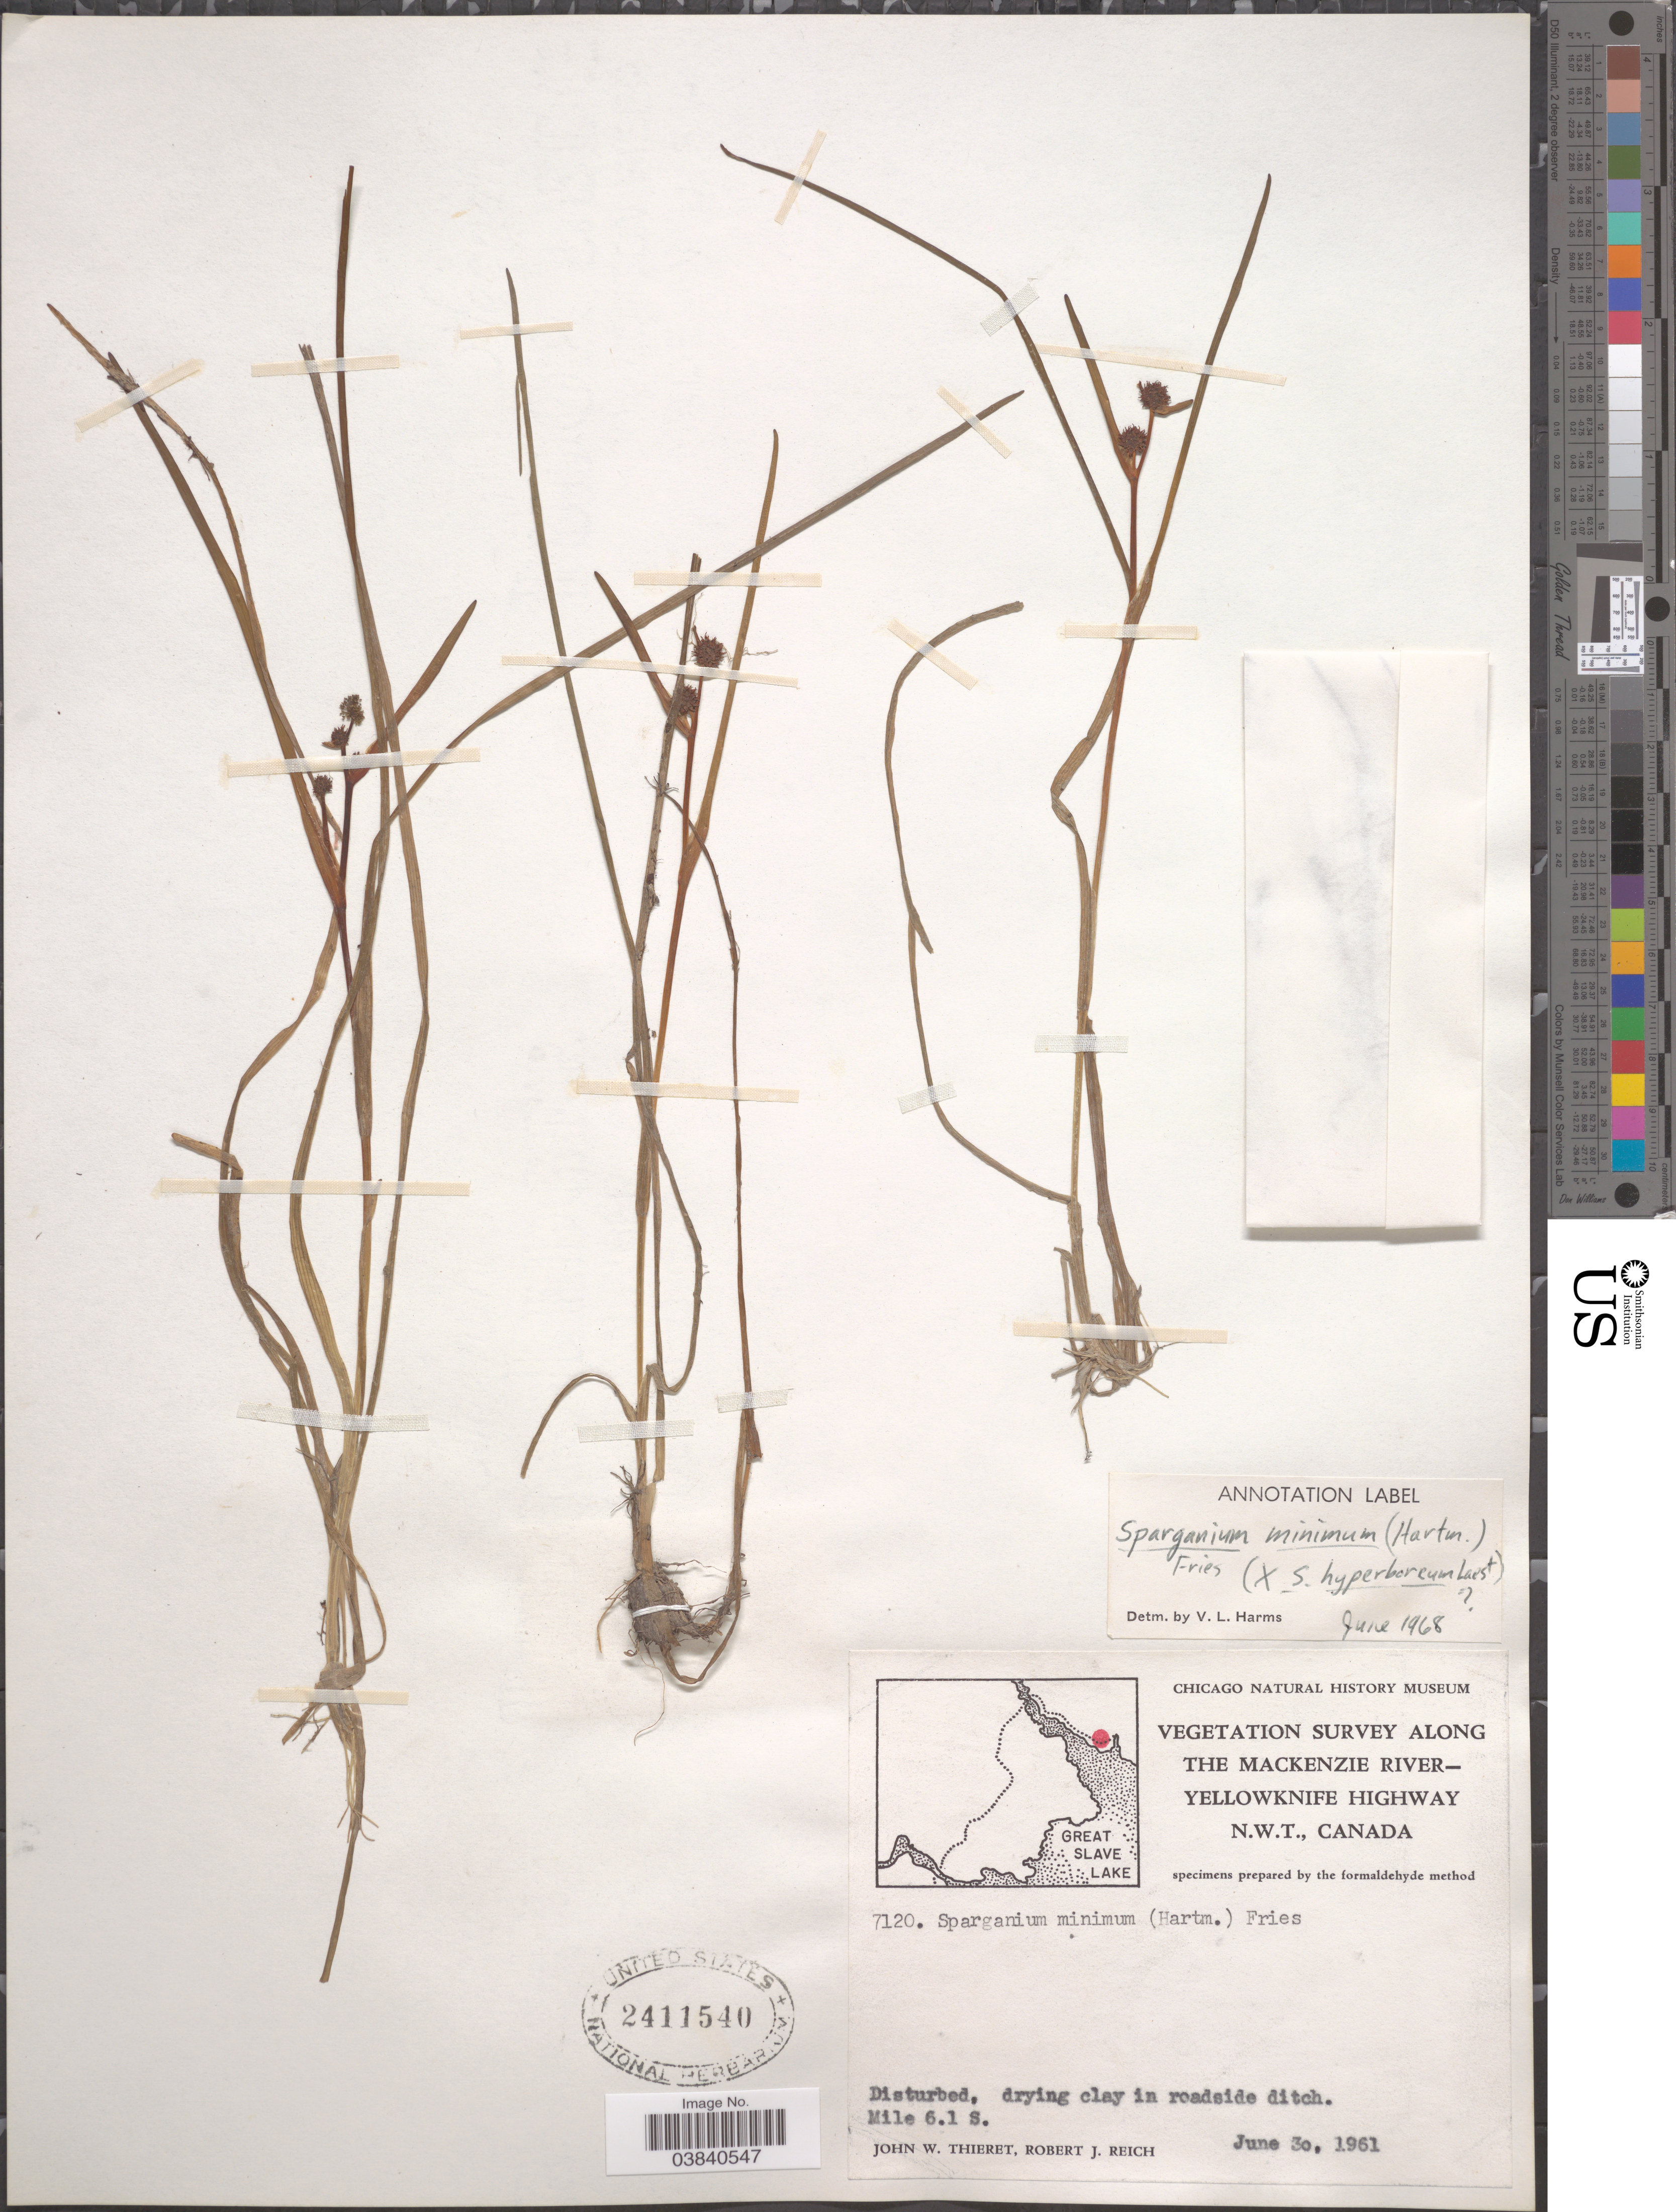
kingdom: Plantae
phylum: Tracheophyta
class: Liliopsida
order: Poales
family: Typhaceae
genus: Sparganium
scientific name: Sparganium minimum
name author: Wallr.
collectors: J. W. Thieret & R. Reich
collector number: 7120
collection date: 1961-06-30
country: Canada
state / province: Northwest Territories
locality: Vegetation survey along the Mackenzie River-Yellowknife Highway. Mile 6.1 S.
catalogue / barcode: US 2411540